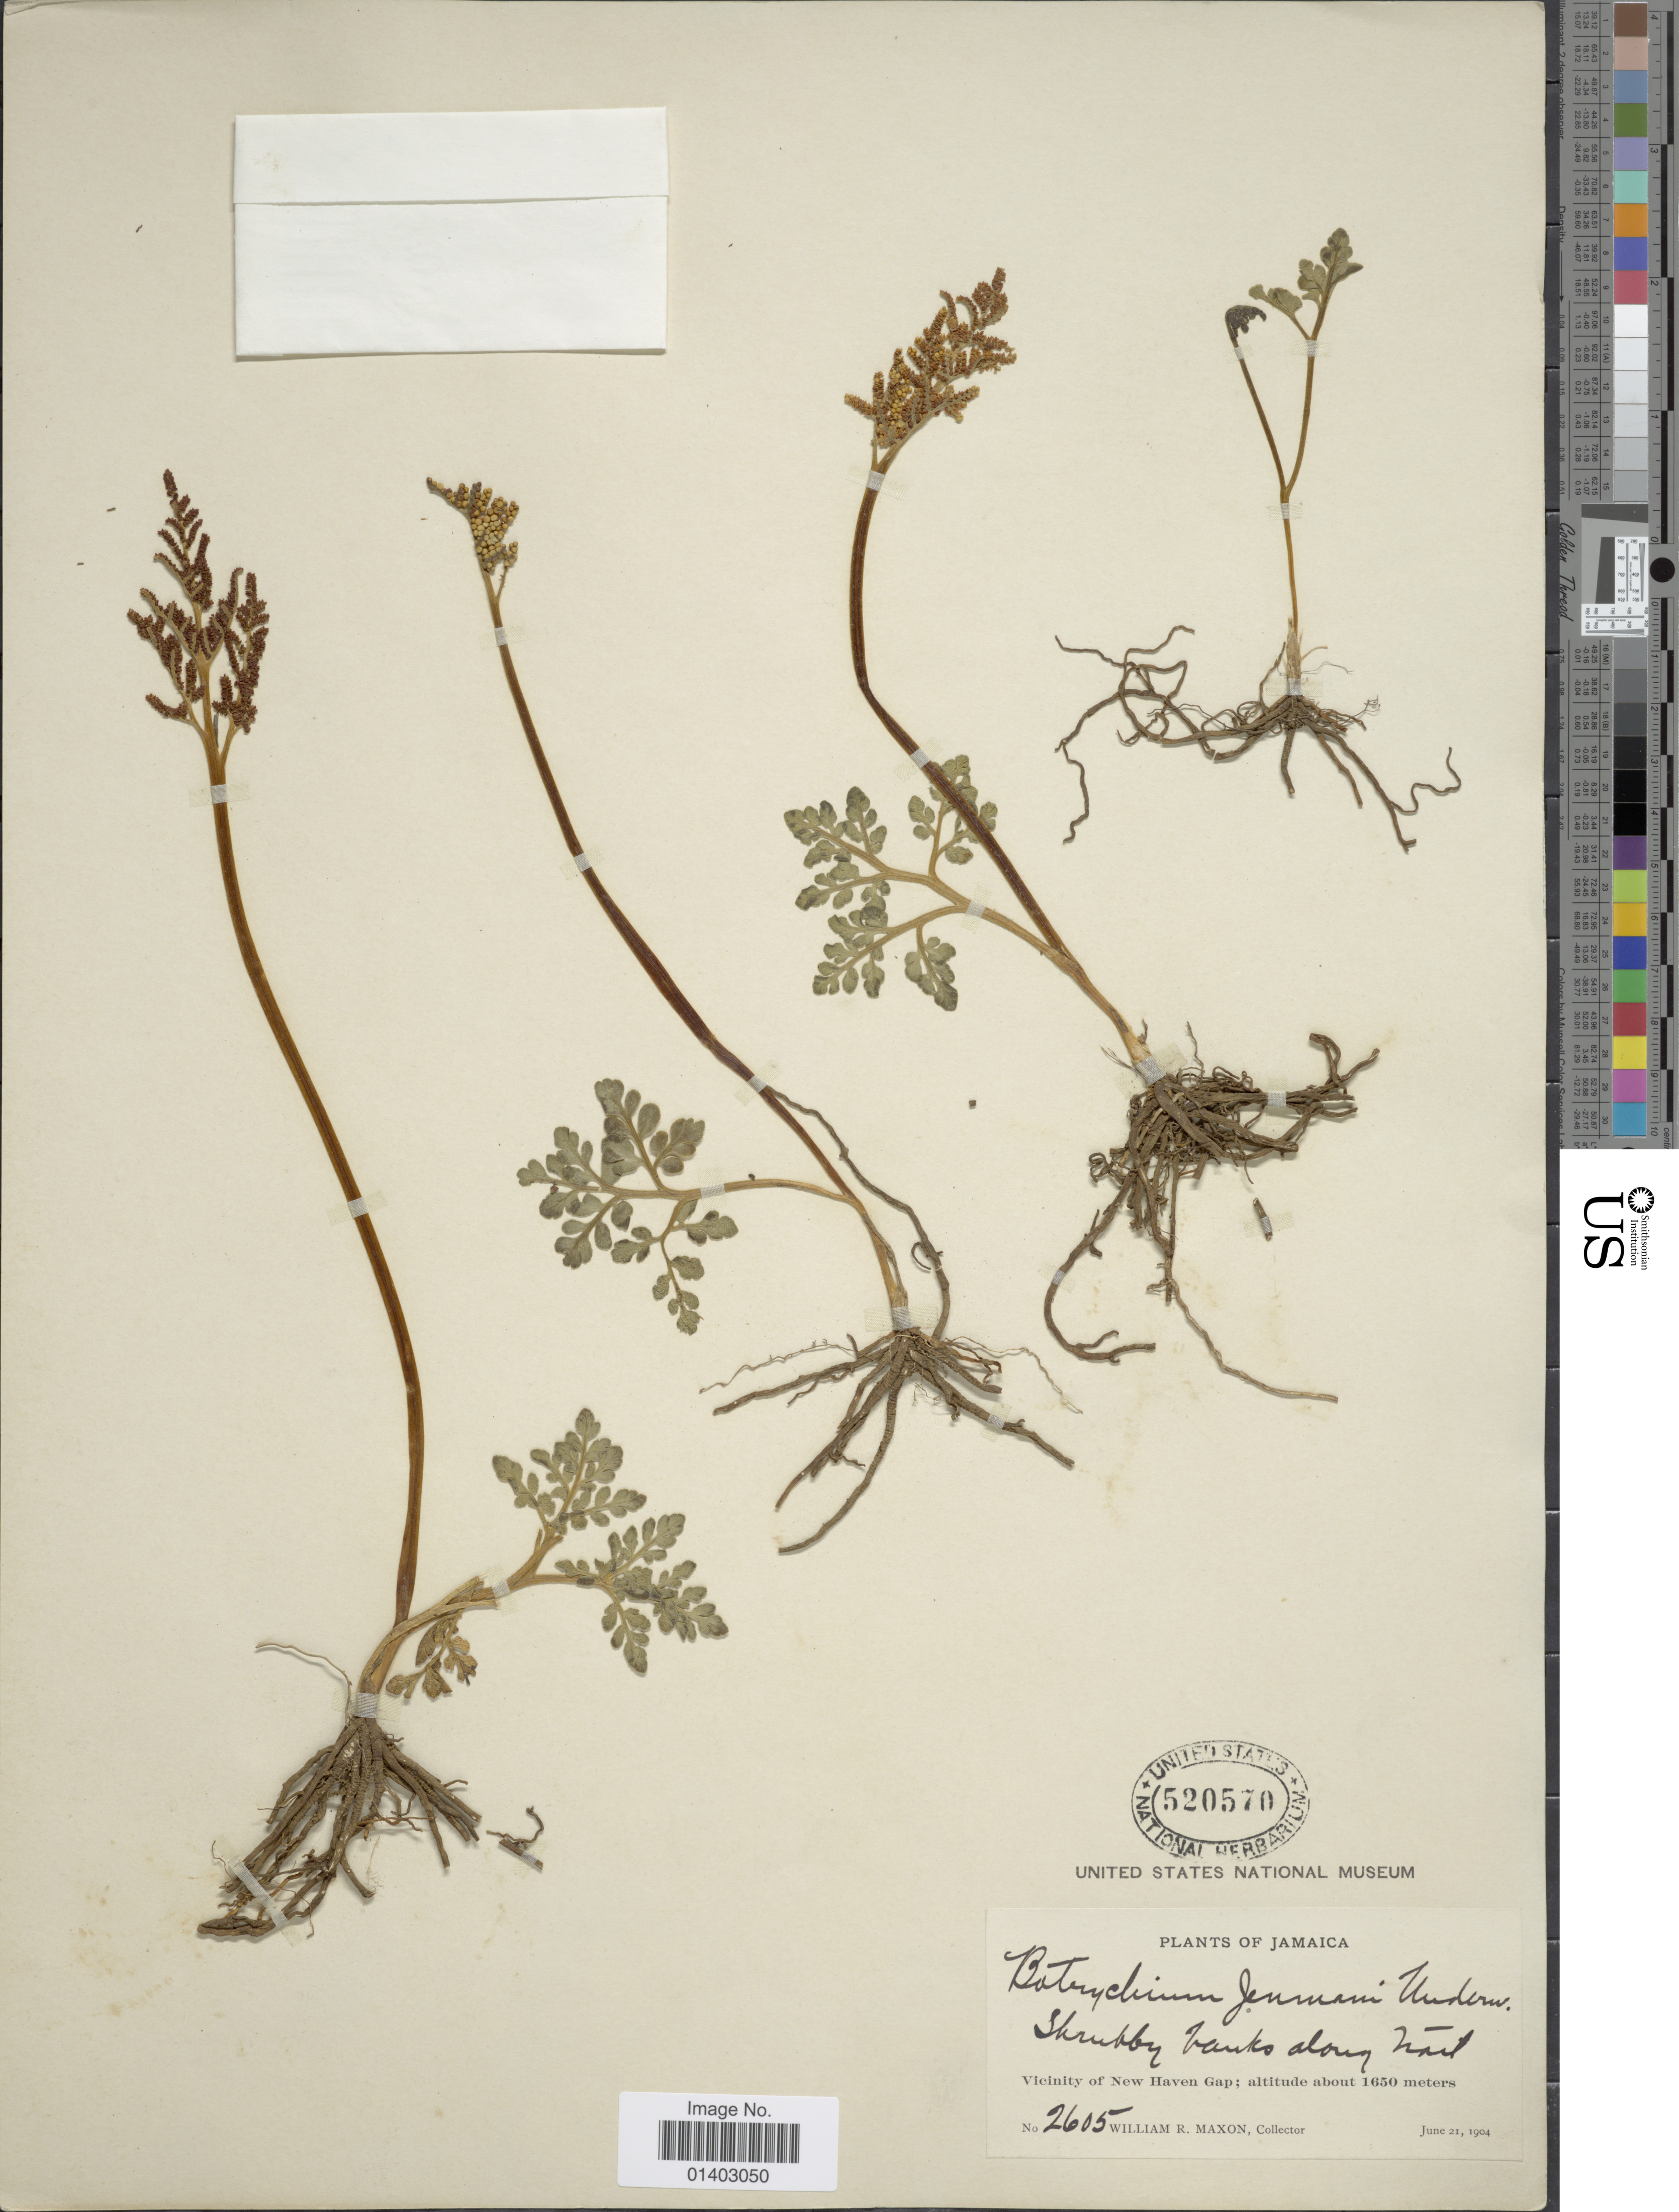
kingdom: Plantae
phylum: Tracheophyta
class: Polypodiopsida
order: Ophioglossales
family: Ophioglossaceae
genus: Botrychium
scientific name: Botrychium jenmanii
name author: Underw.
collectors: W. R. Maxon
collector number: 2605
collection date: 1904-06-21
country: Jamaica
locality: Vicinity of New Haven Gap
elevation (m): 1650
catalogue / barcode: US 520570